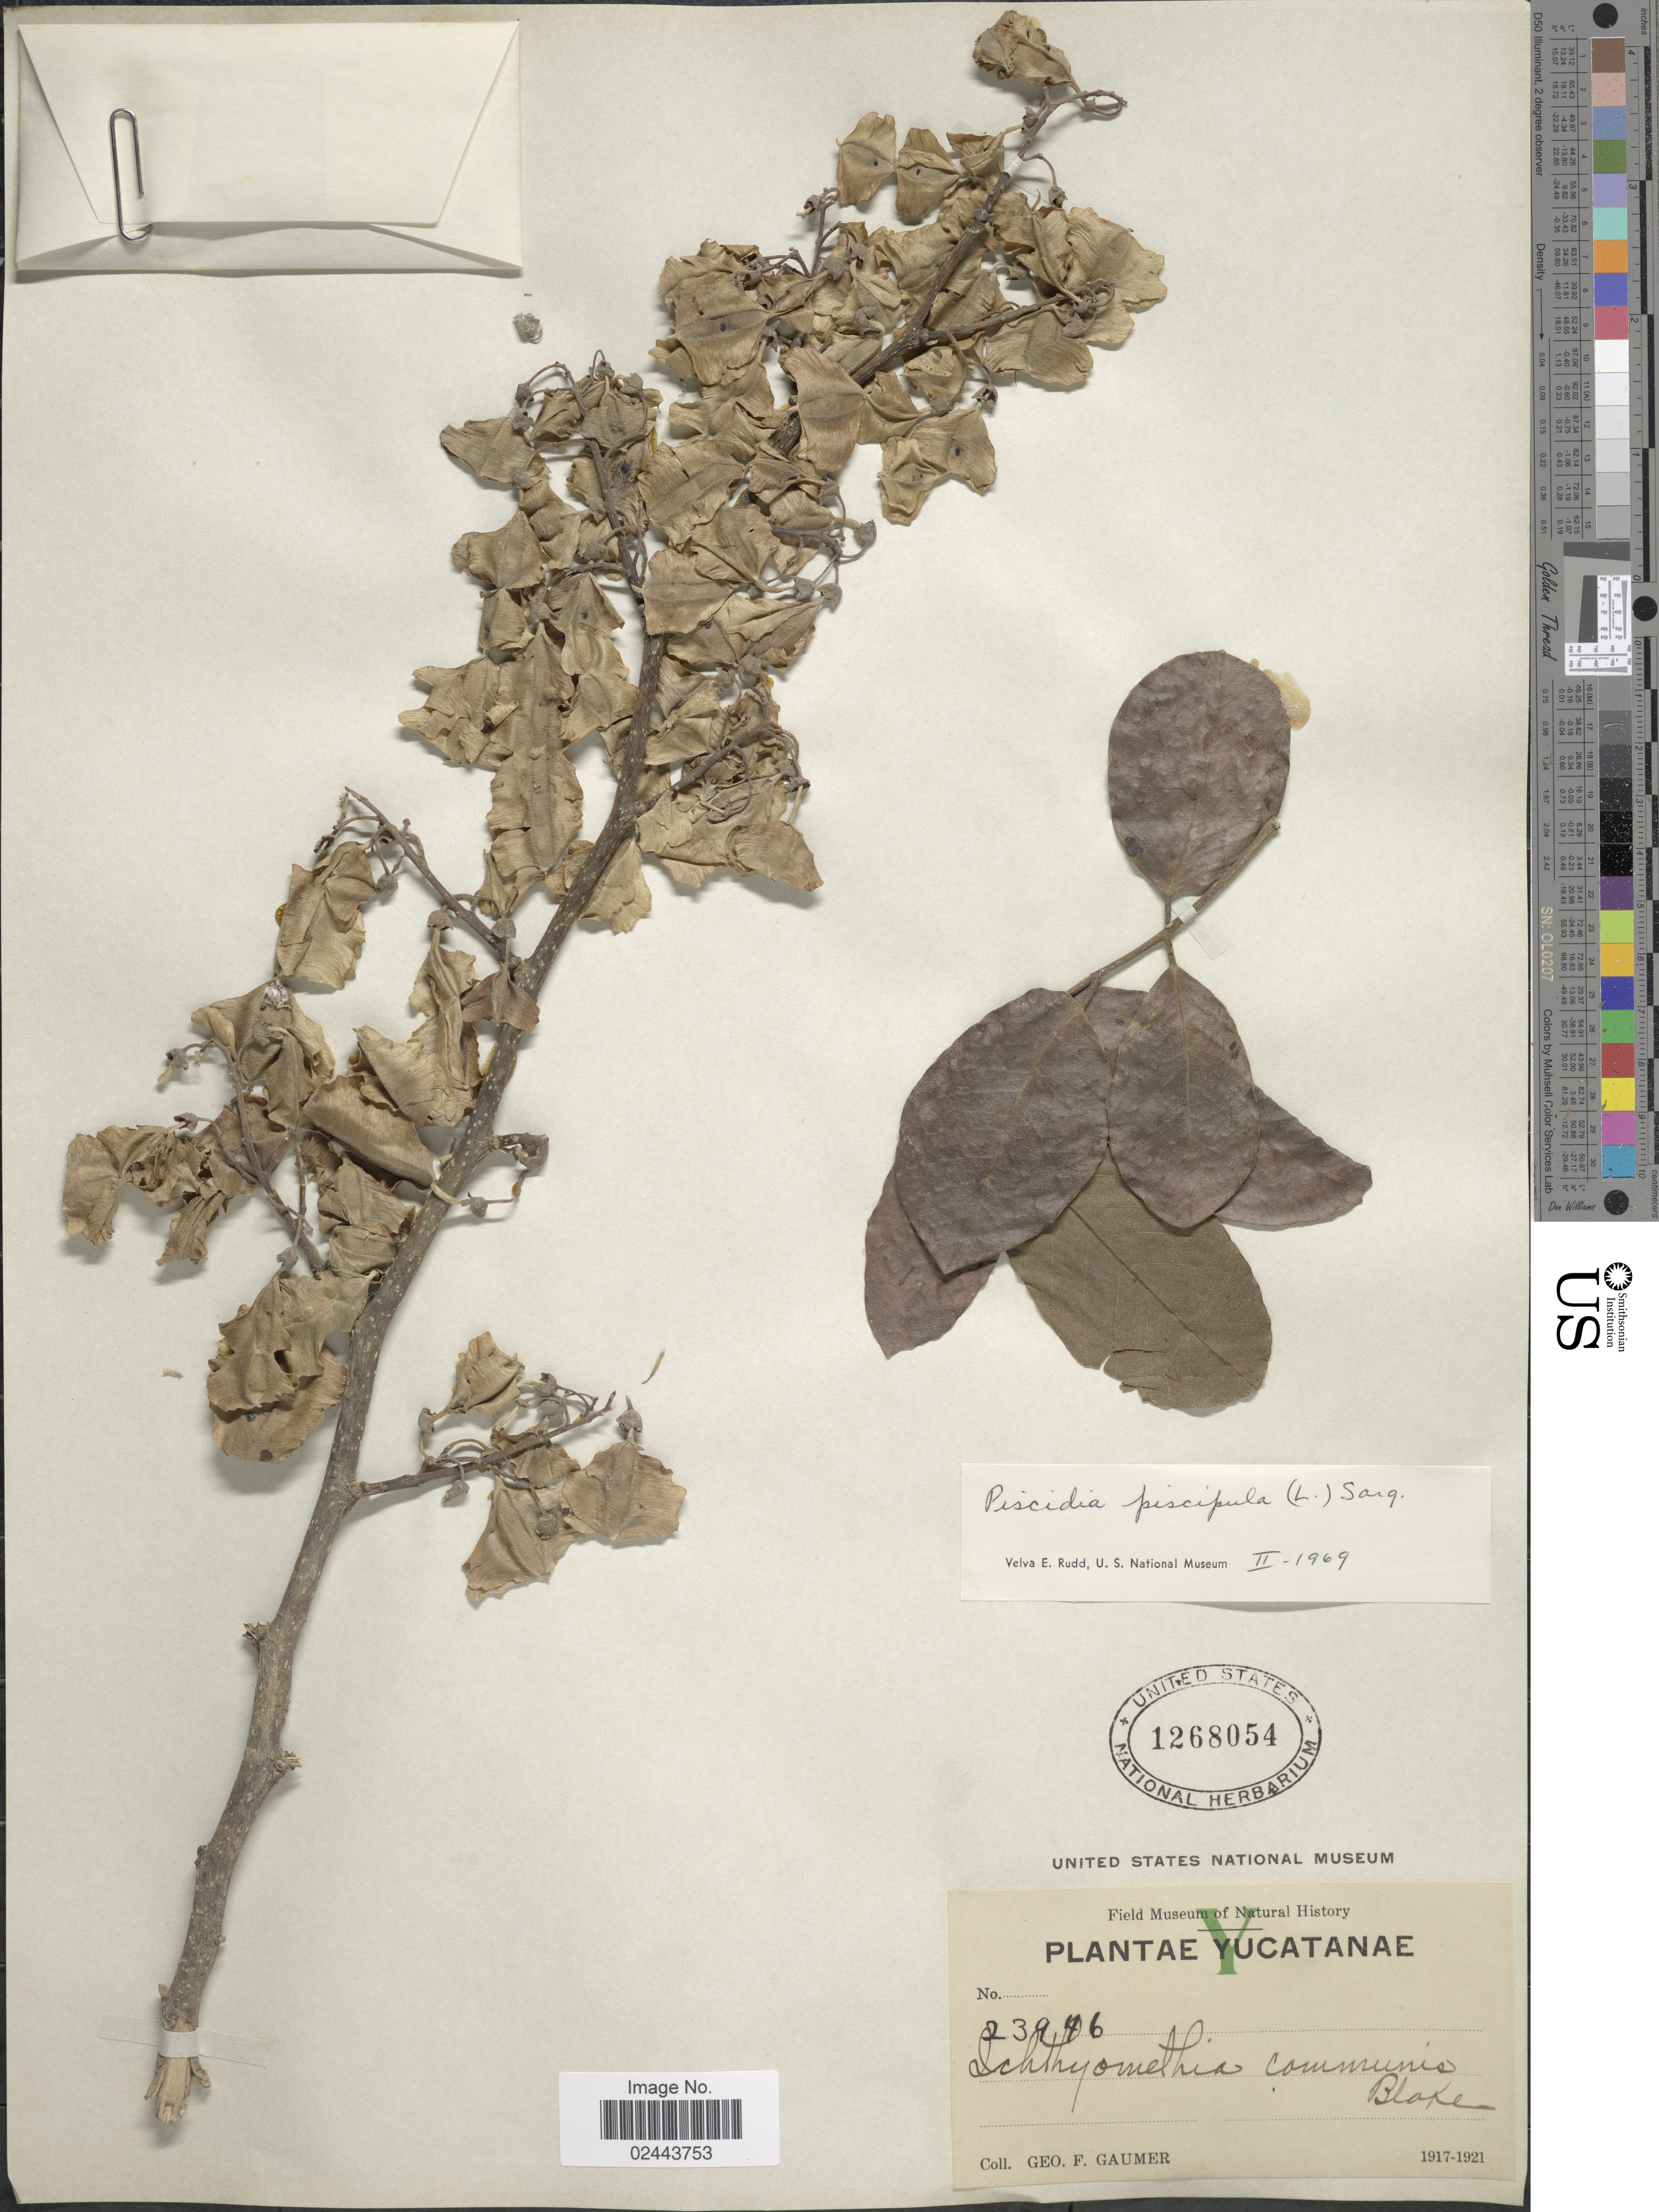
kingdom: Plantae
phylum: Tracheophyta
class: Magnoliopsida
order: Fabales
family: Fabaceae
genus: Piscidia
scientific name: Piscidia piscipula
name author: (L.) Sarg.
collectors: G. F. Gaumer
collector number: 23946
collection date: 1917/1921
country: Mexico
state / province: Yucatán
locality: Yucatanae.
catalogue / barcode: US 1268054